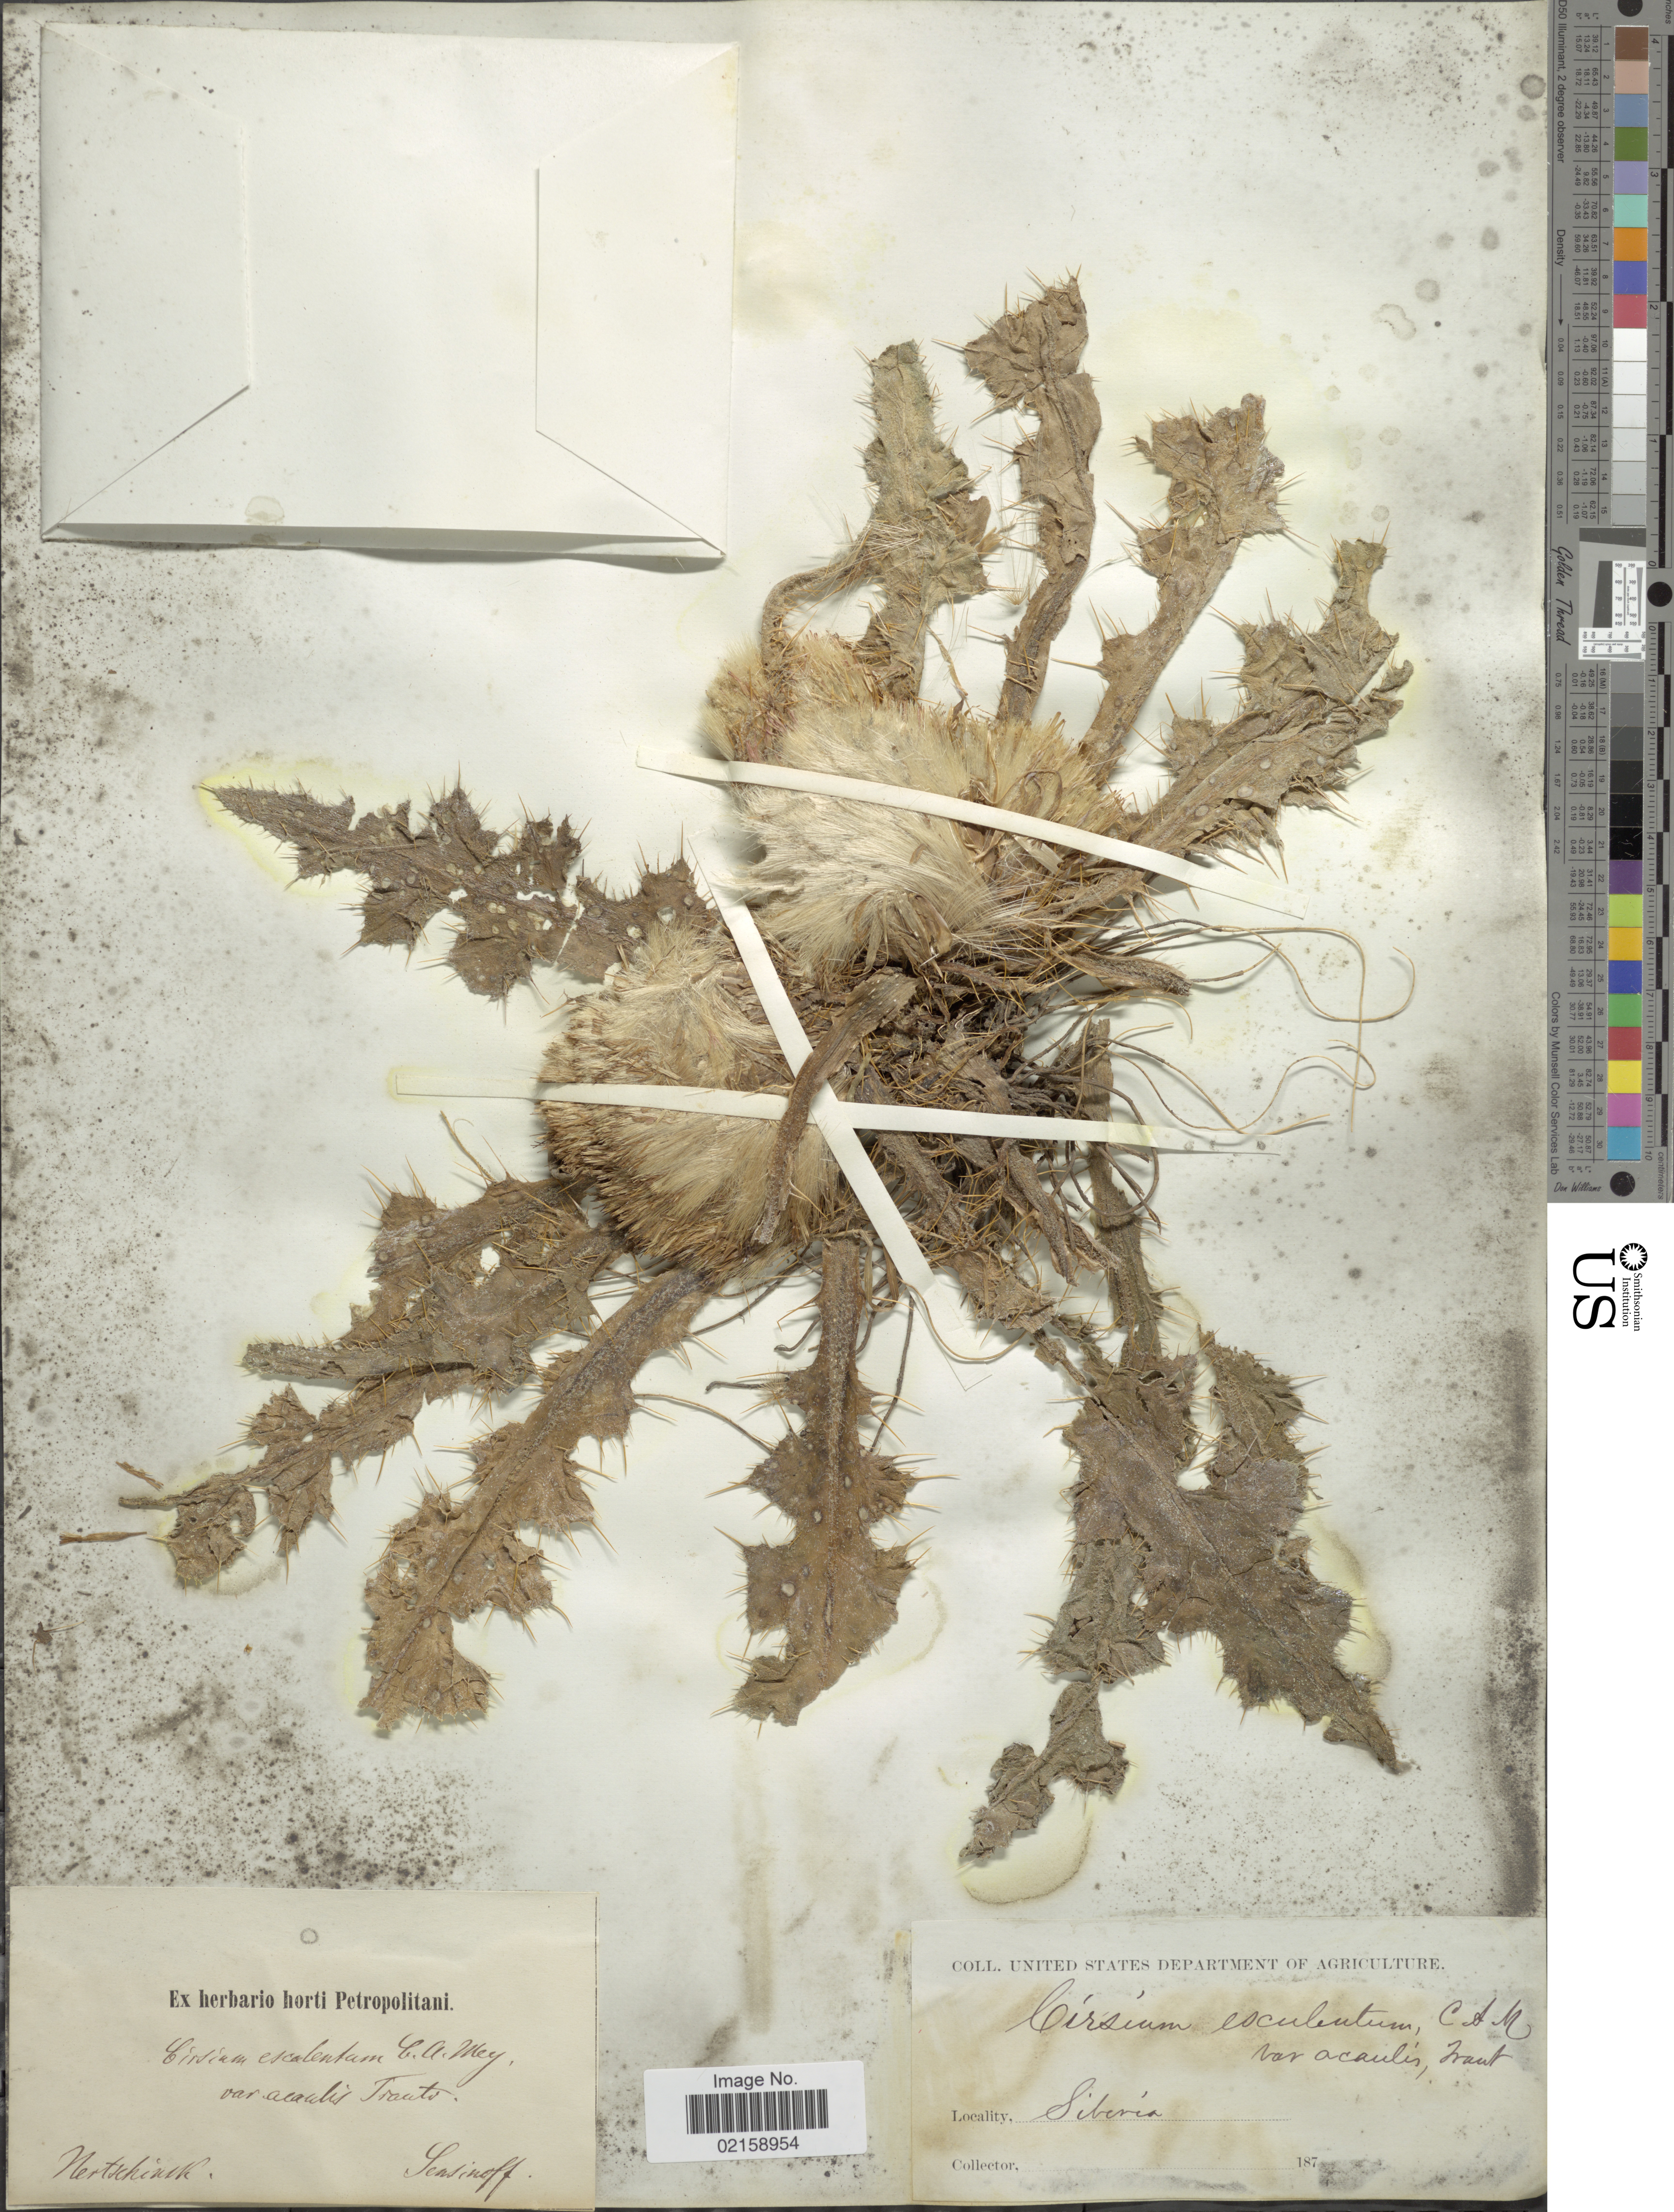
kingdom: Plantae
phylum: Tracheophyta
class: Magnoliopsida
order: Asterales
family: Asteraceae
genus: Cirsium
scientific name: Cirsium esculentum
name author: (Siev.) C.A. Mey.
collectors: Sensinoff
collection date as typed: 187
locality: Siberia, Netschinsk. [interpreted]